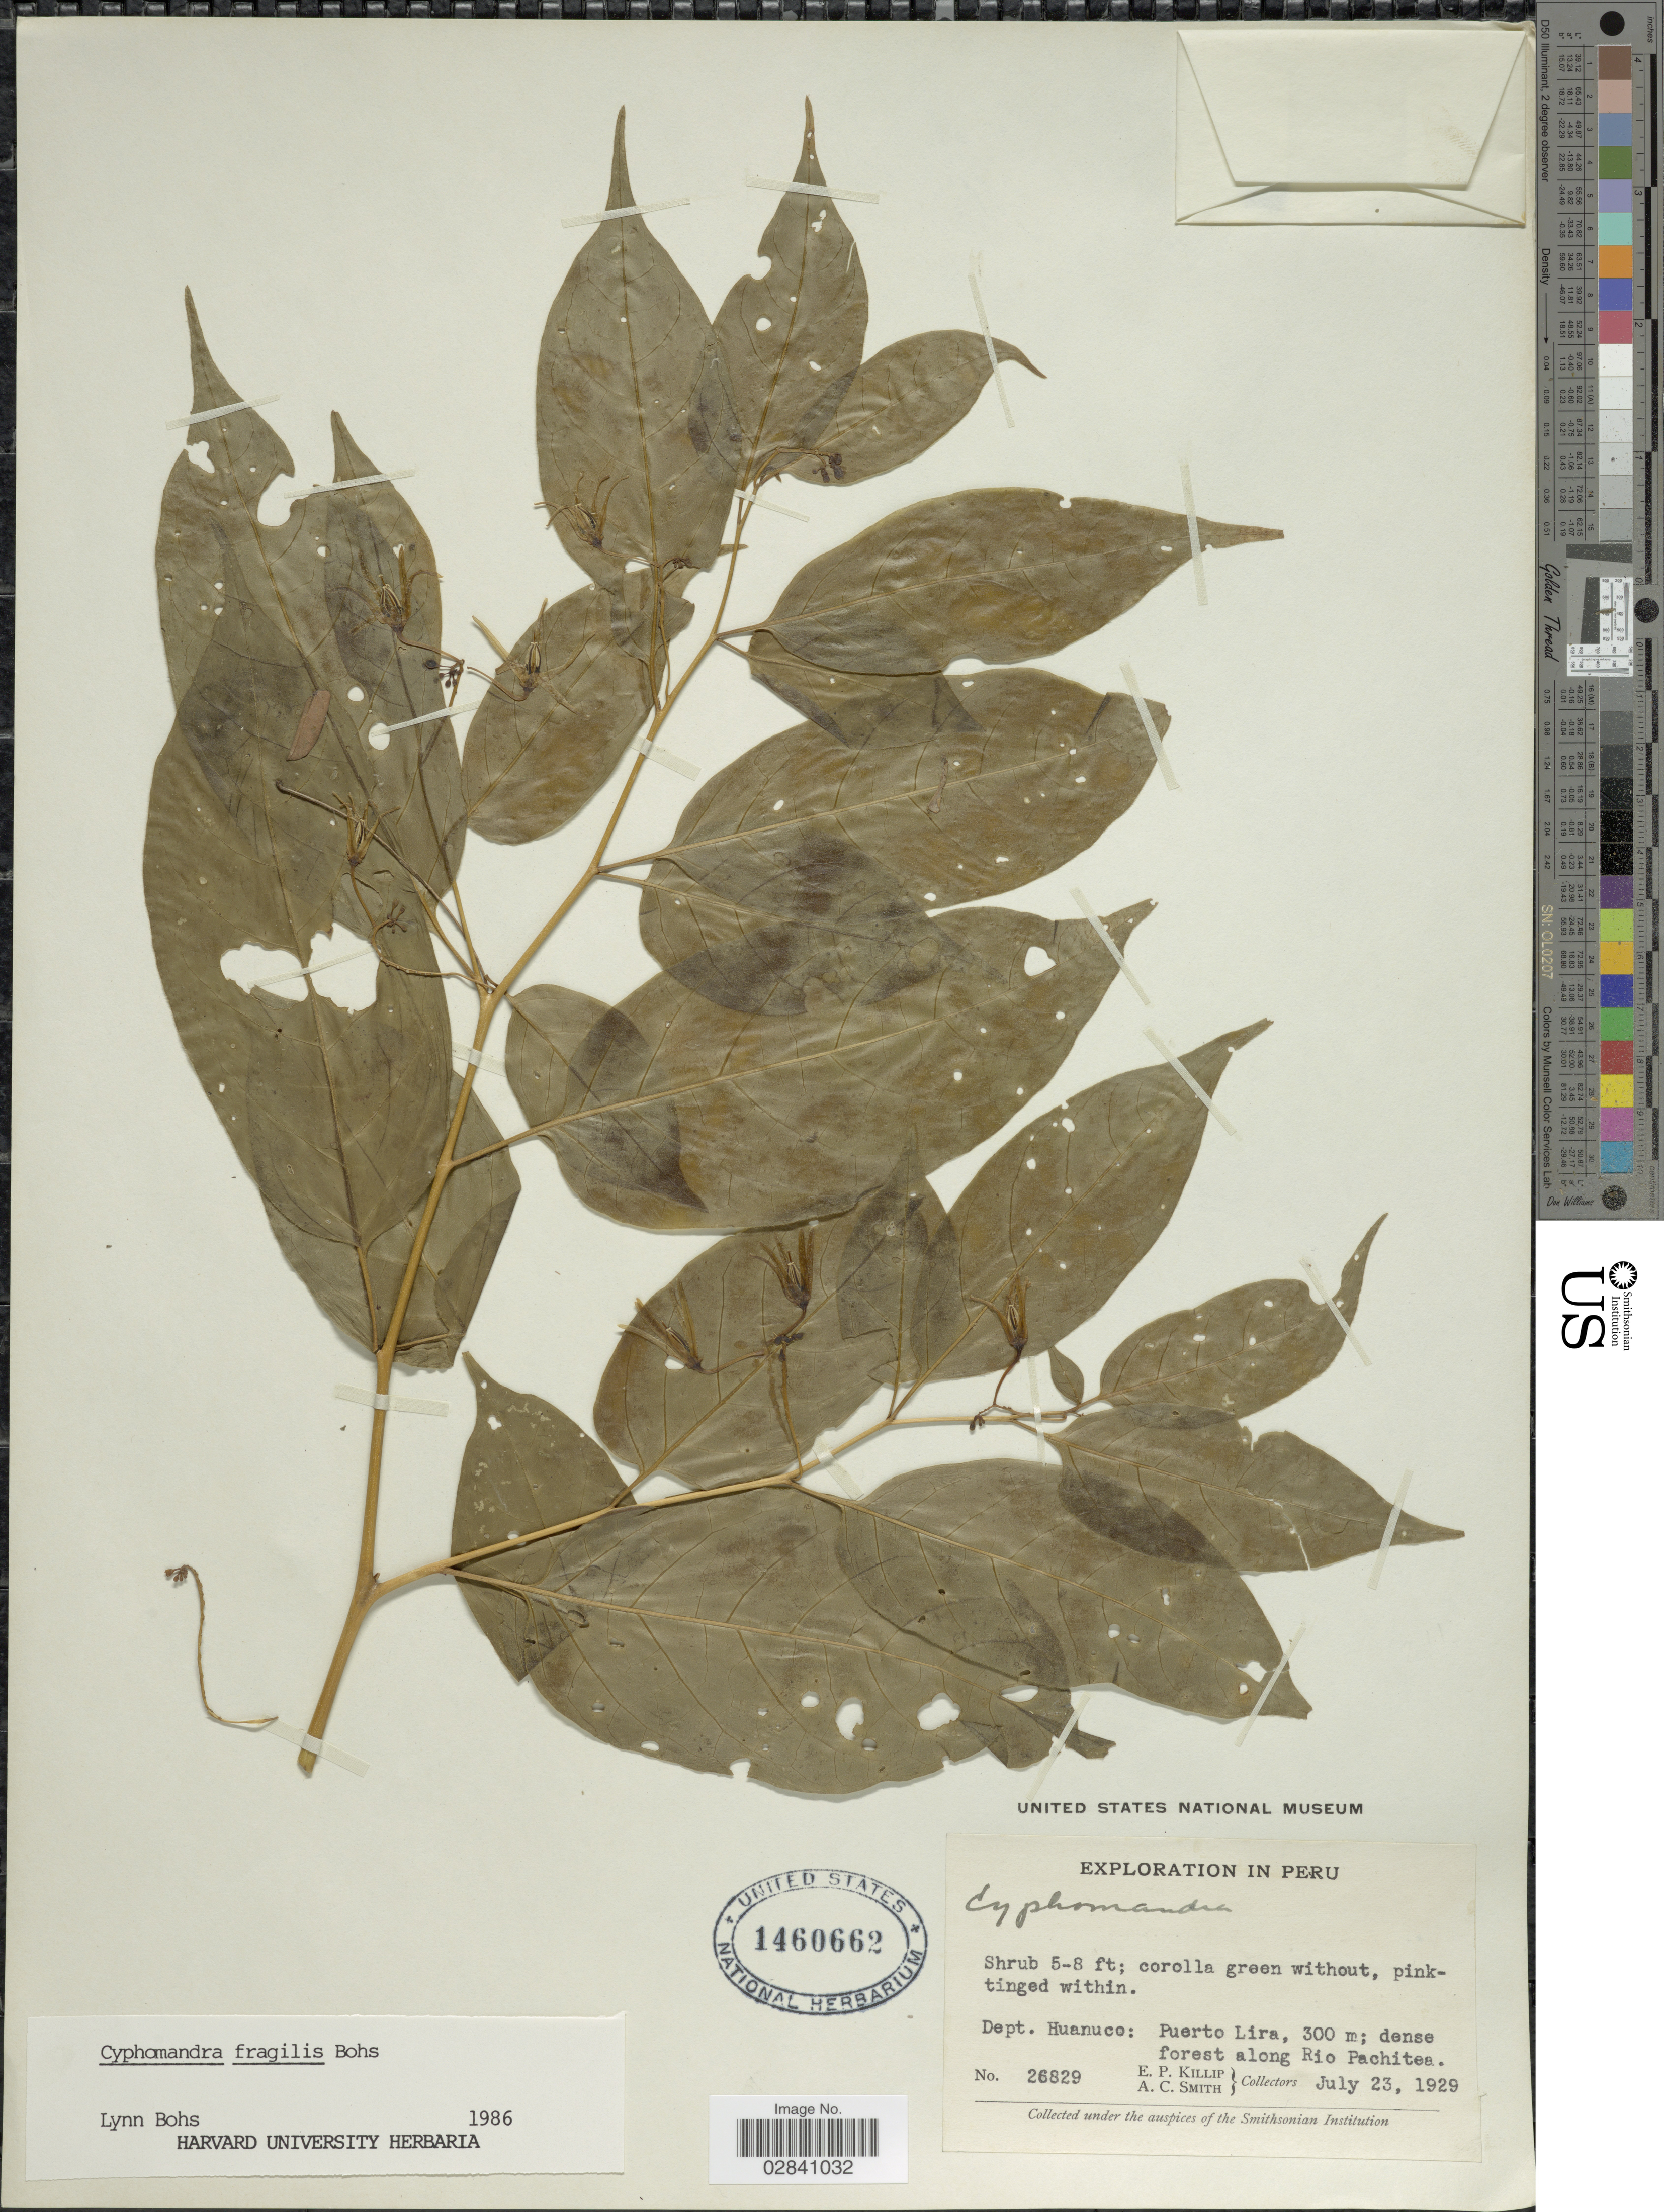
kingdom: Plantae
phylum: Tracheophyta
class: Magnoliopsida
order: Solanales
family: Solanaceae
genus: Cyphomandra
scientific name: Cyphomandra fragilis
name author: Bohs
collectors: E. P. Killip & A. C. Smith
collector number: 26829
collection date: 1929-07-23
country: Peru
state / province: Huánuco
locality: Dept. Huanuco: Puerto Lira, dense forest along Rio Pachitea.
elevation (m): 300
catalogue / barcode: US 1460662